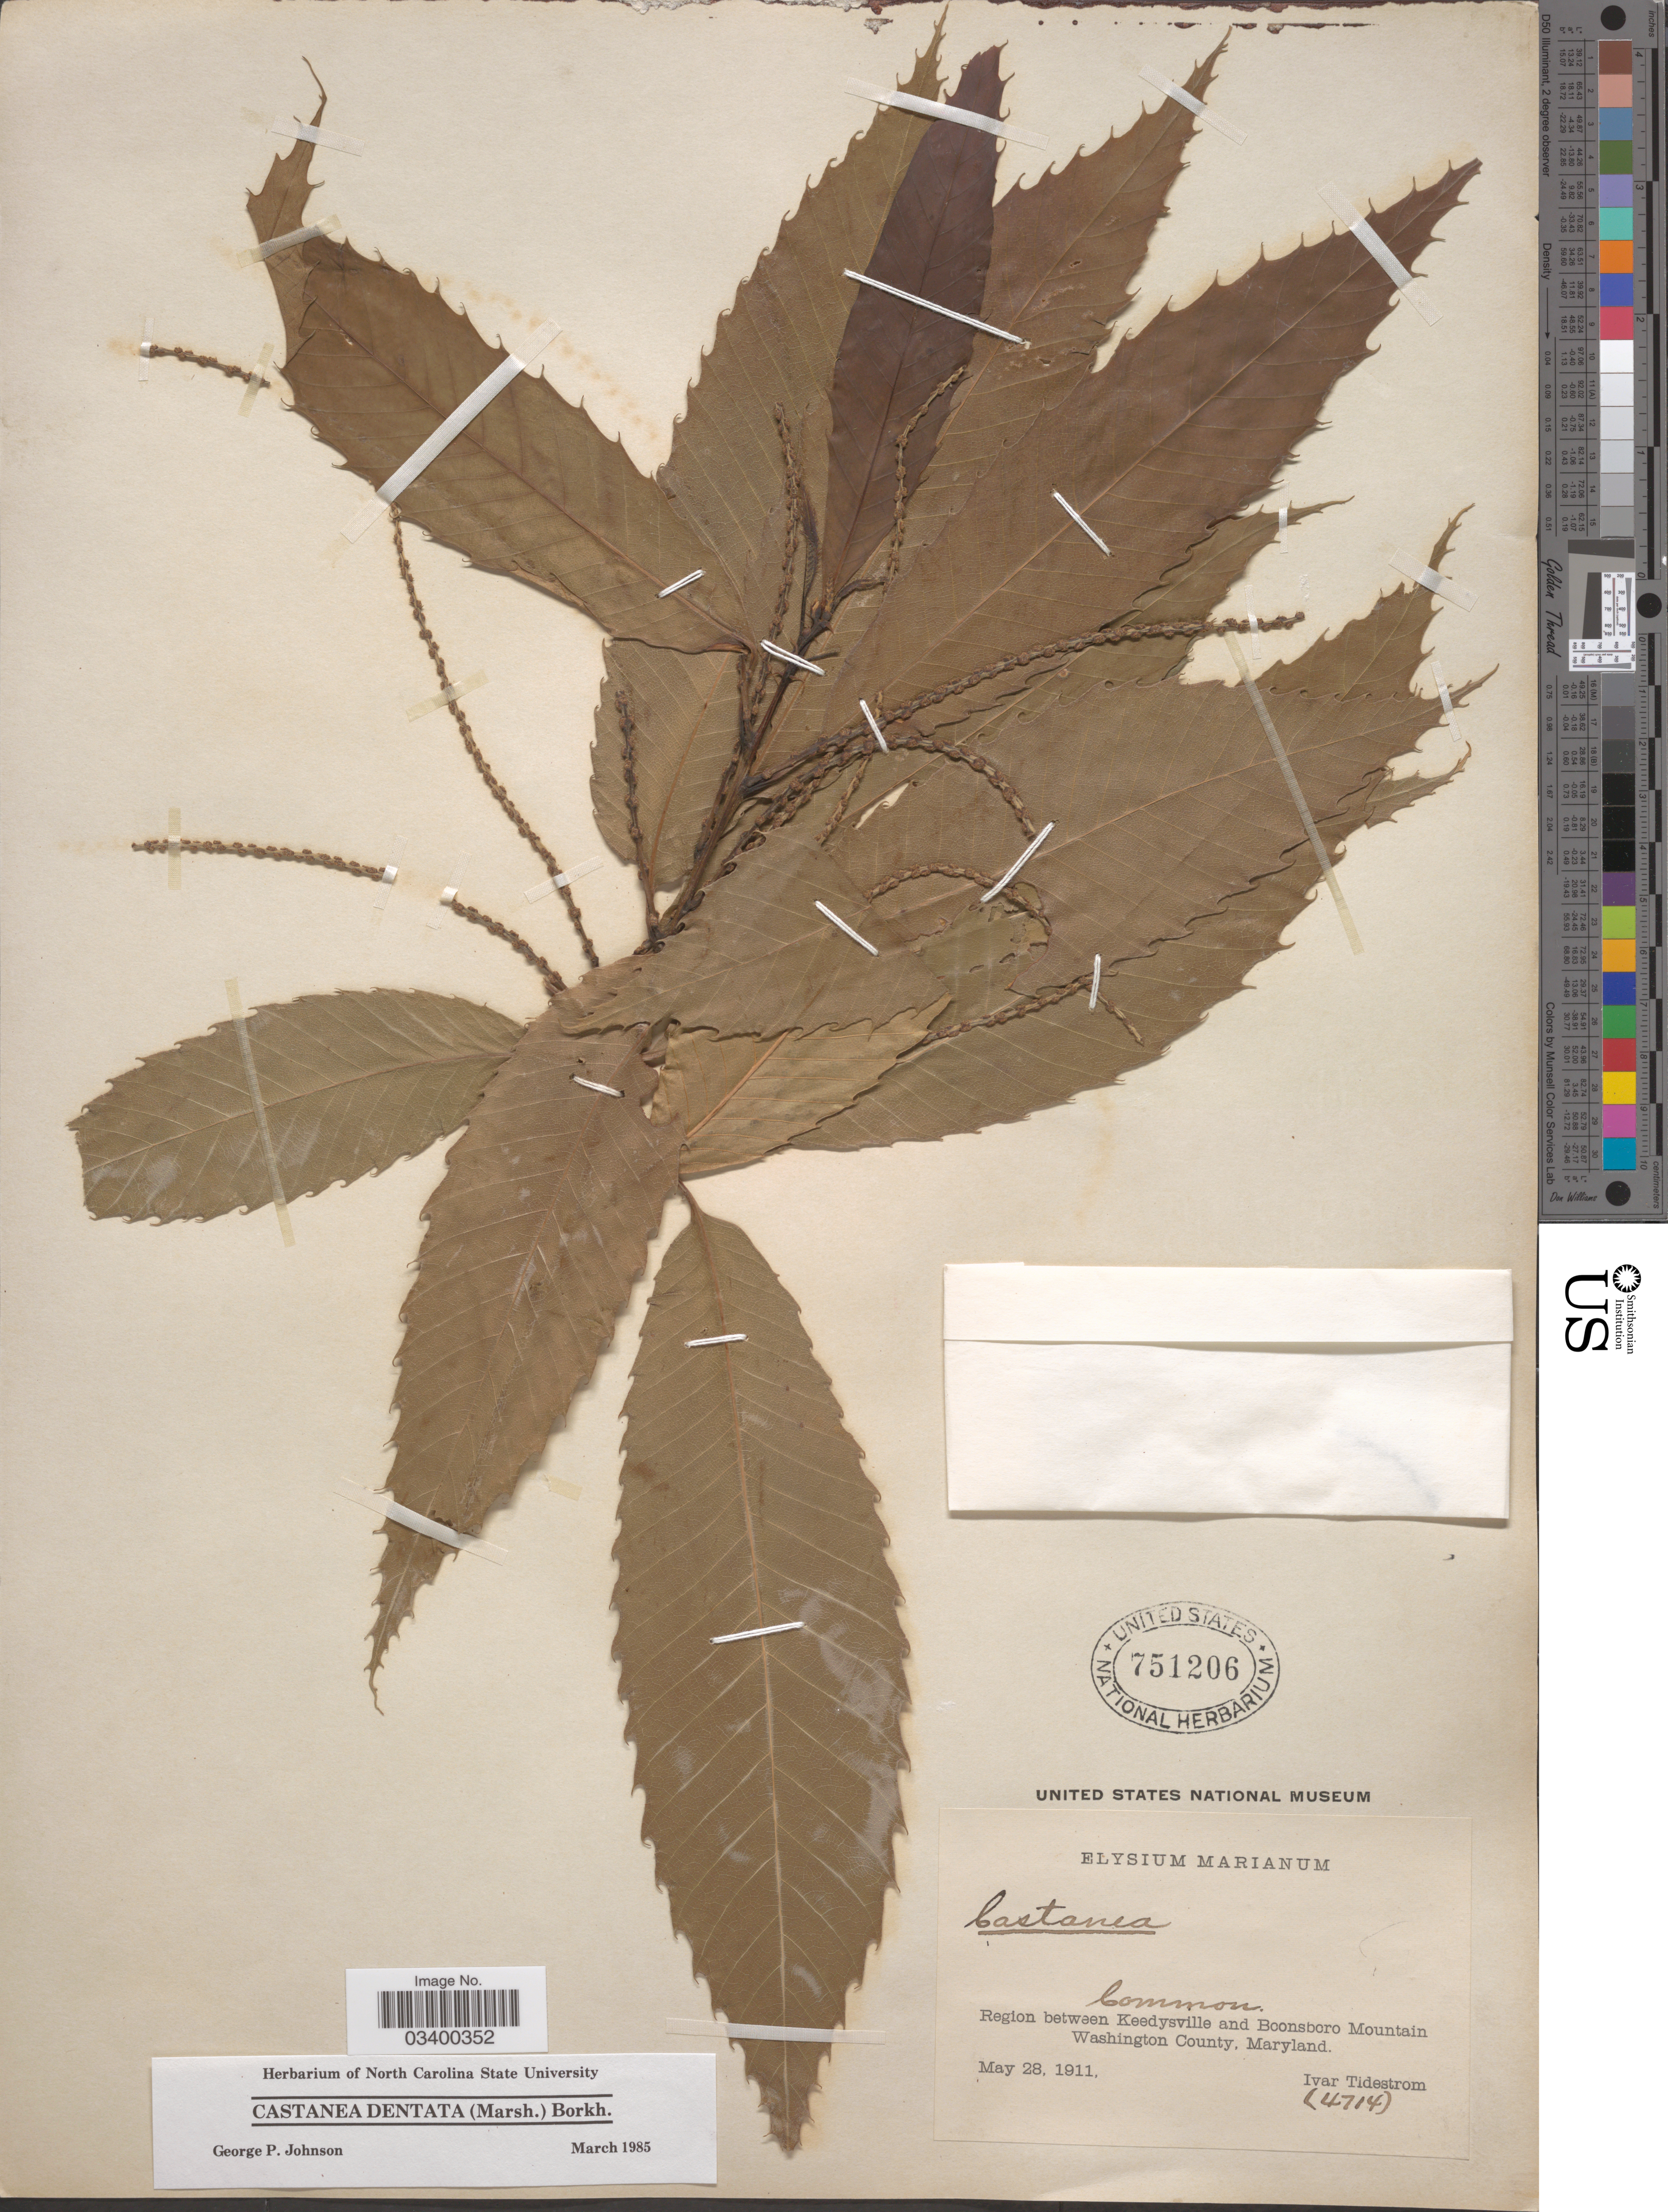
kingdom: Plantae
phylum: Tracheophyta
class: Magnoliopsida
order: Fagales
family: Fagaceae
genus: Castanea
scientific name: Castanea dentata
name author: (Marshall) Borkh.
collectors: I. F. Tidestrom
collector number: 4714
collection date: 1911-05-28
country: United States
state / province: Maryland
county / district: Washington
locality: Region between Keedysville and Boonsboro Mountain. Washington County.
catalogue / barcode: US 751206